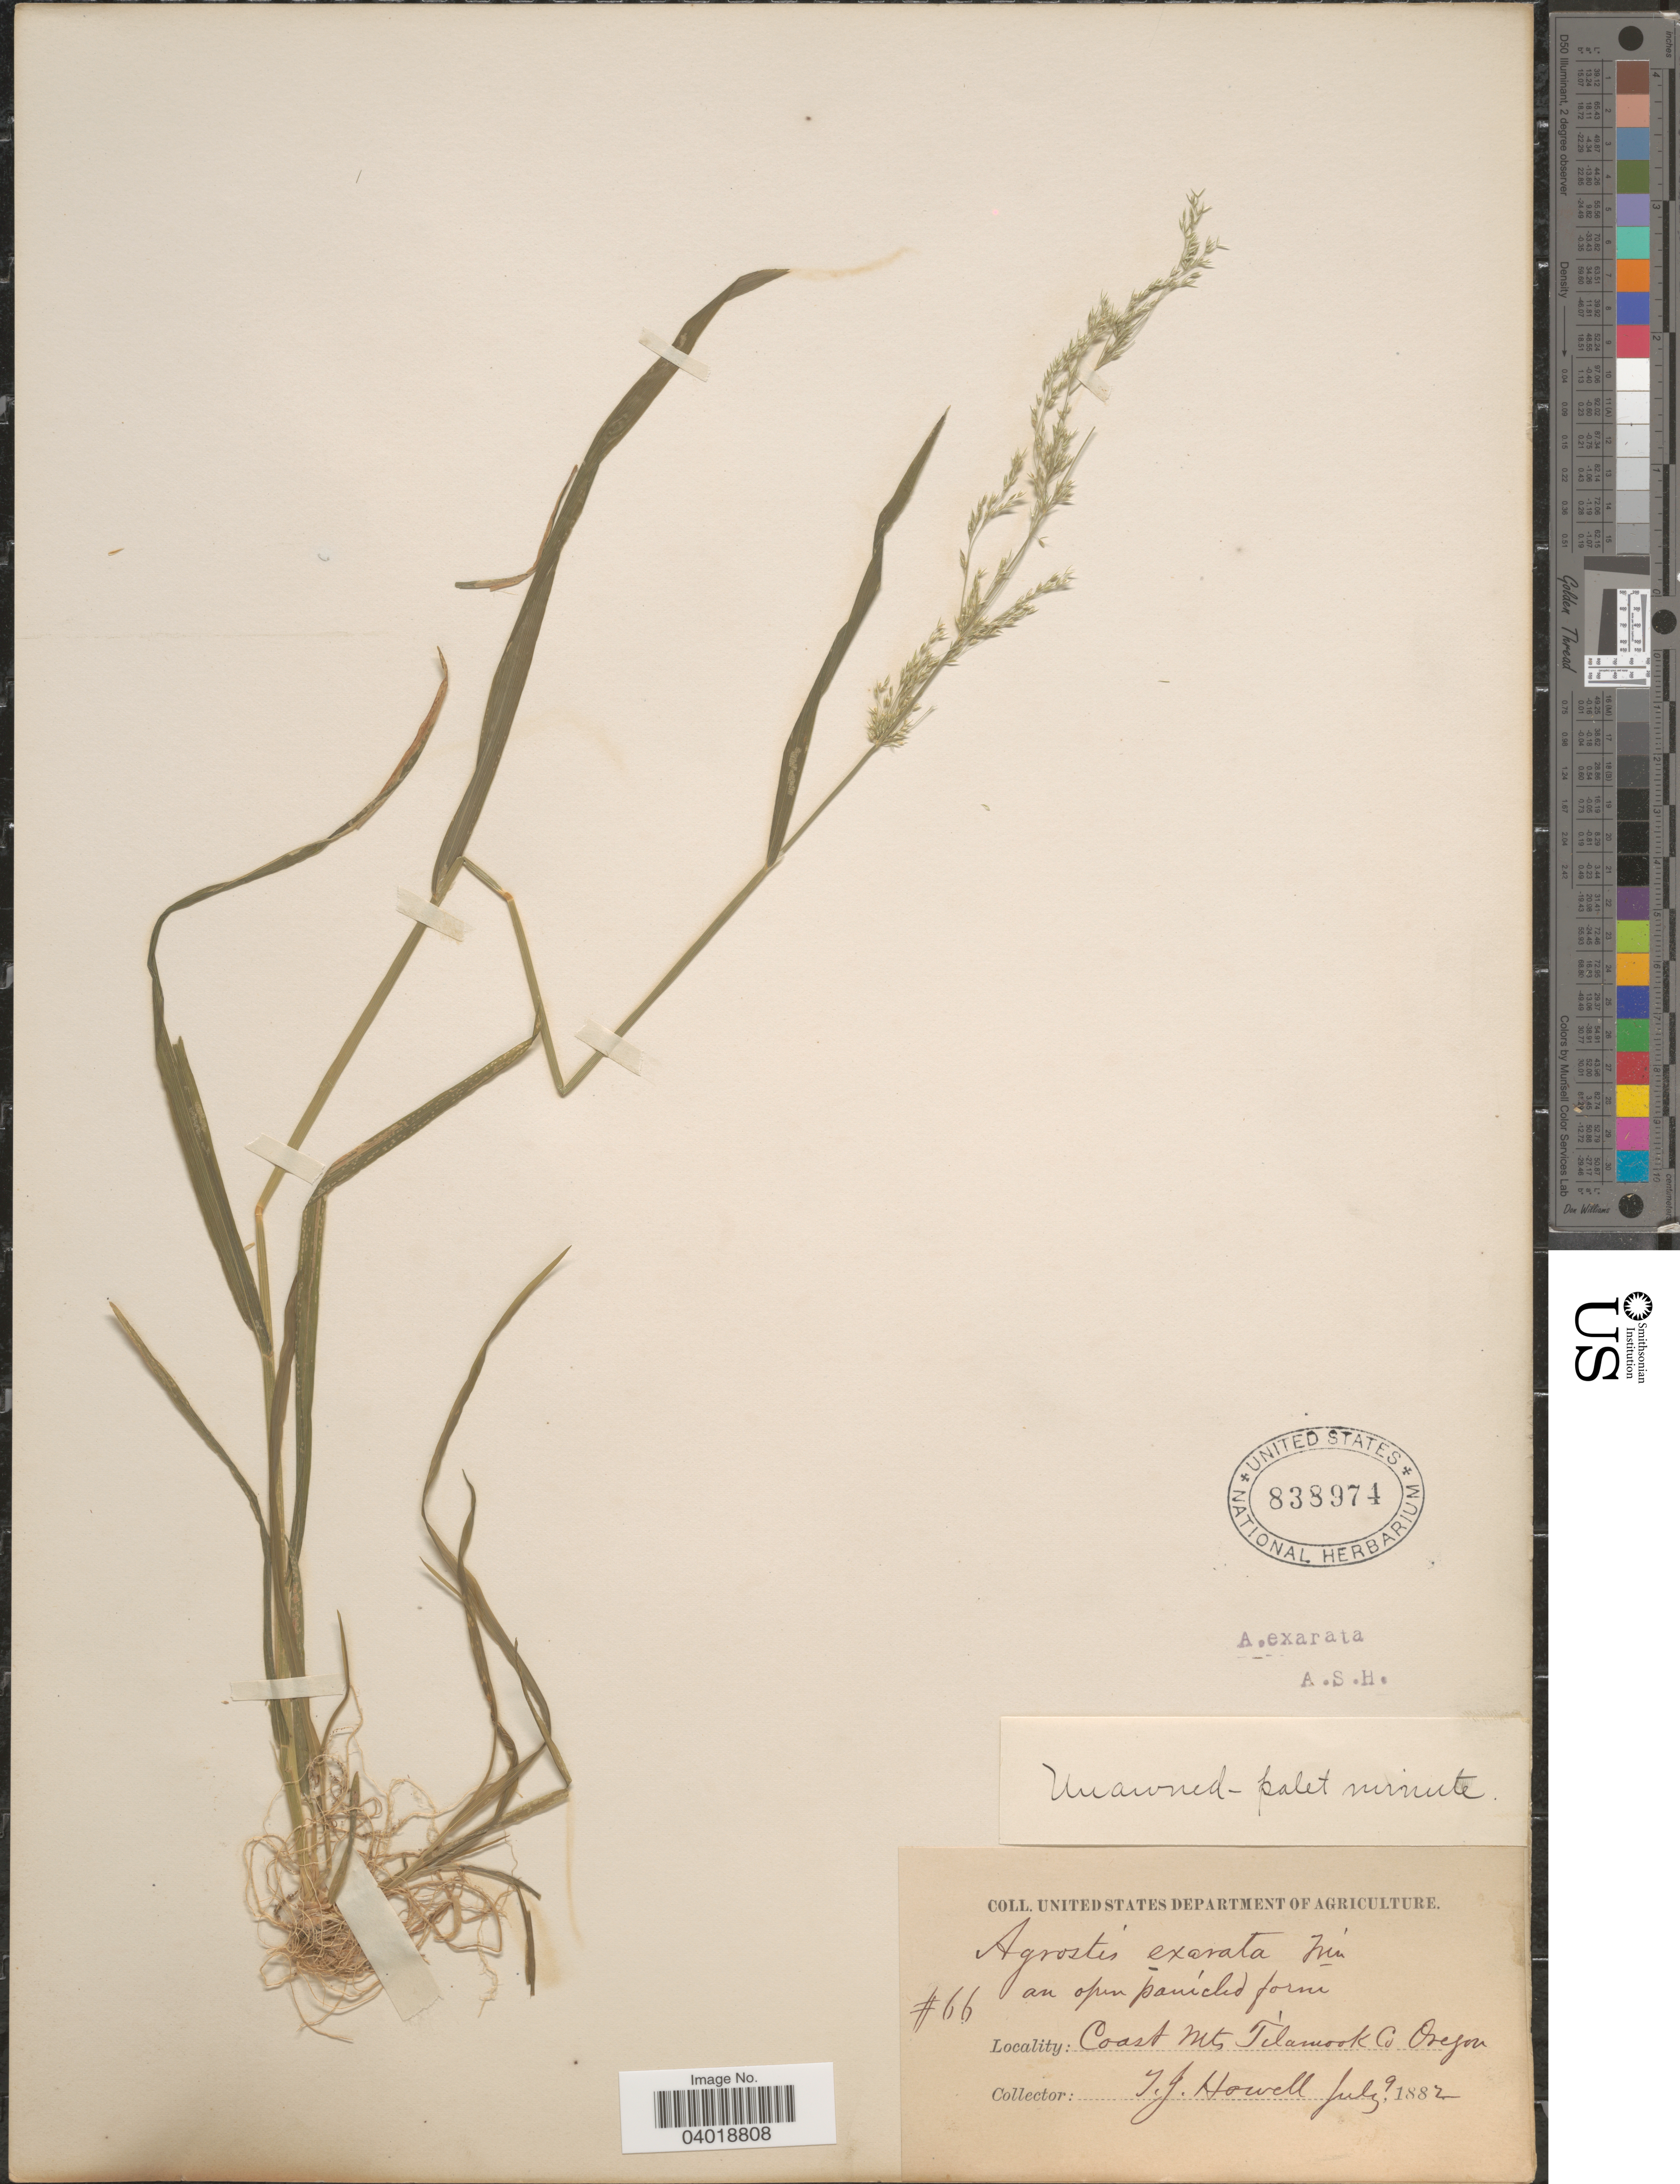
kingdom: Plantae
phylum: Tracheophyta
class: Liliopsida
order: Poales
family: Poaceae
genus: Agrostis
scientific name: Agrostis exarata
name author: Trin.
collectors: T. J. Howell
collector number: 66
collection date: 1882-07-09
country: United States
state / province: Oregon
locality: Coast Mts Tilamook Co.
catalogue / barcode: US 838974